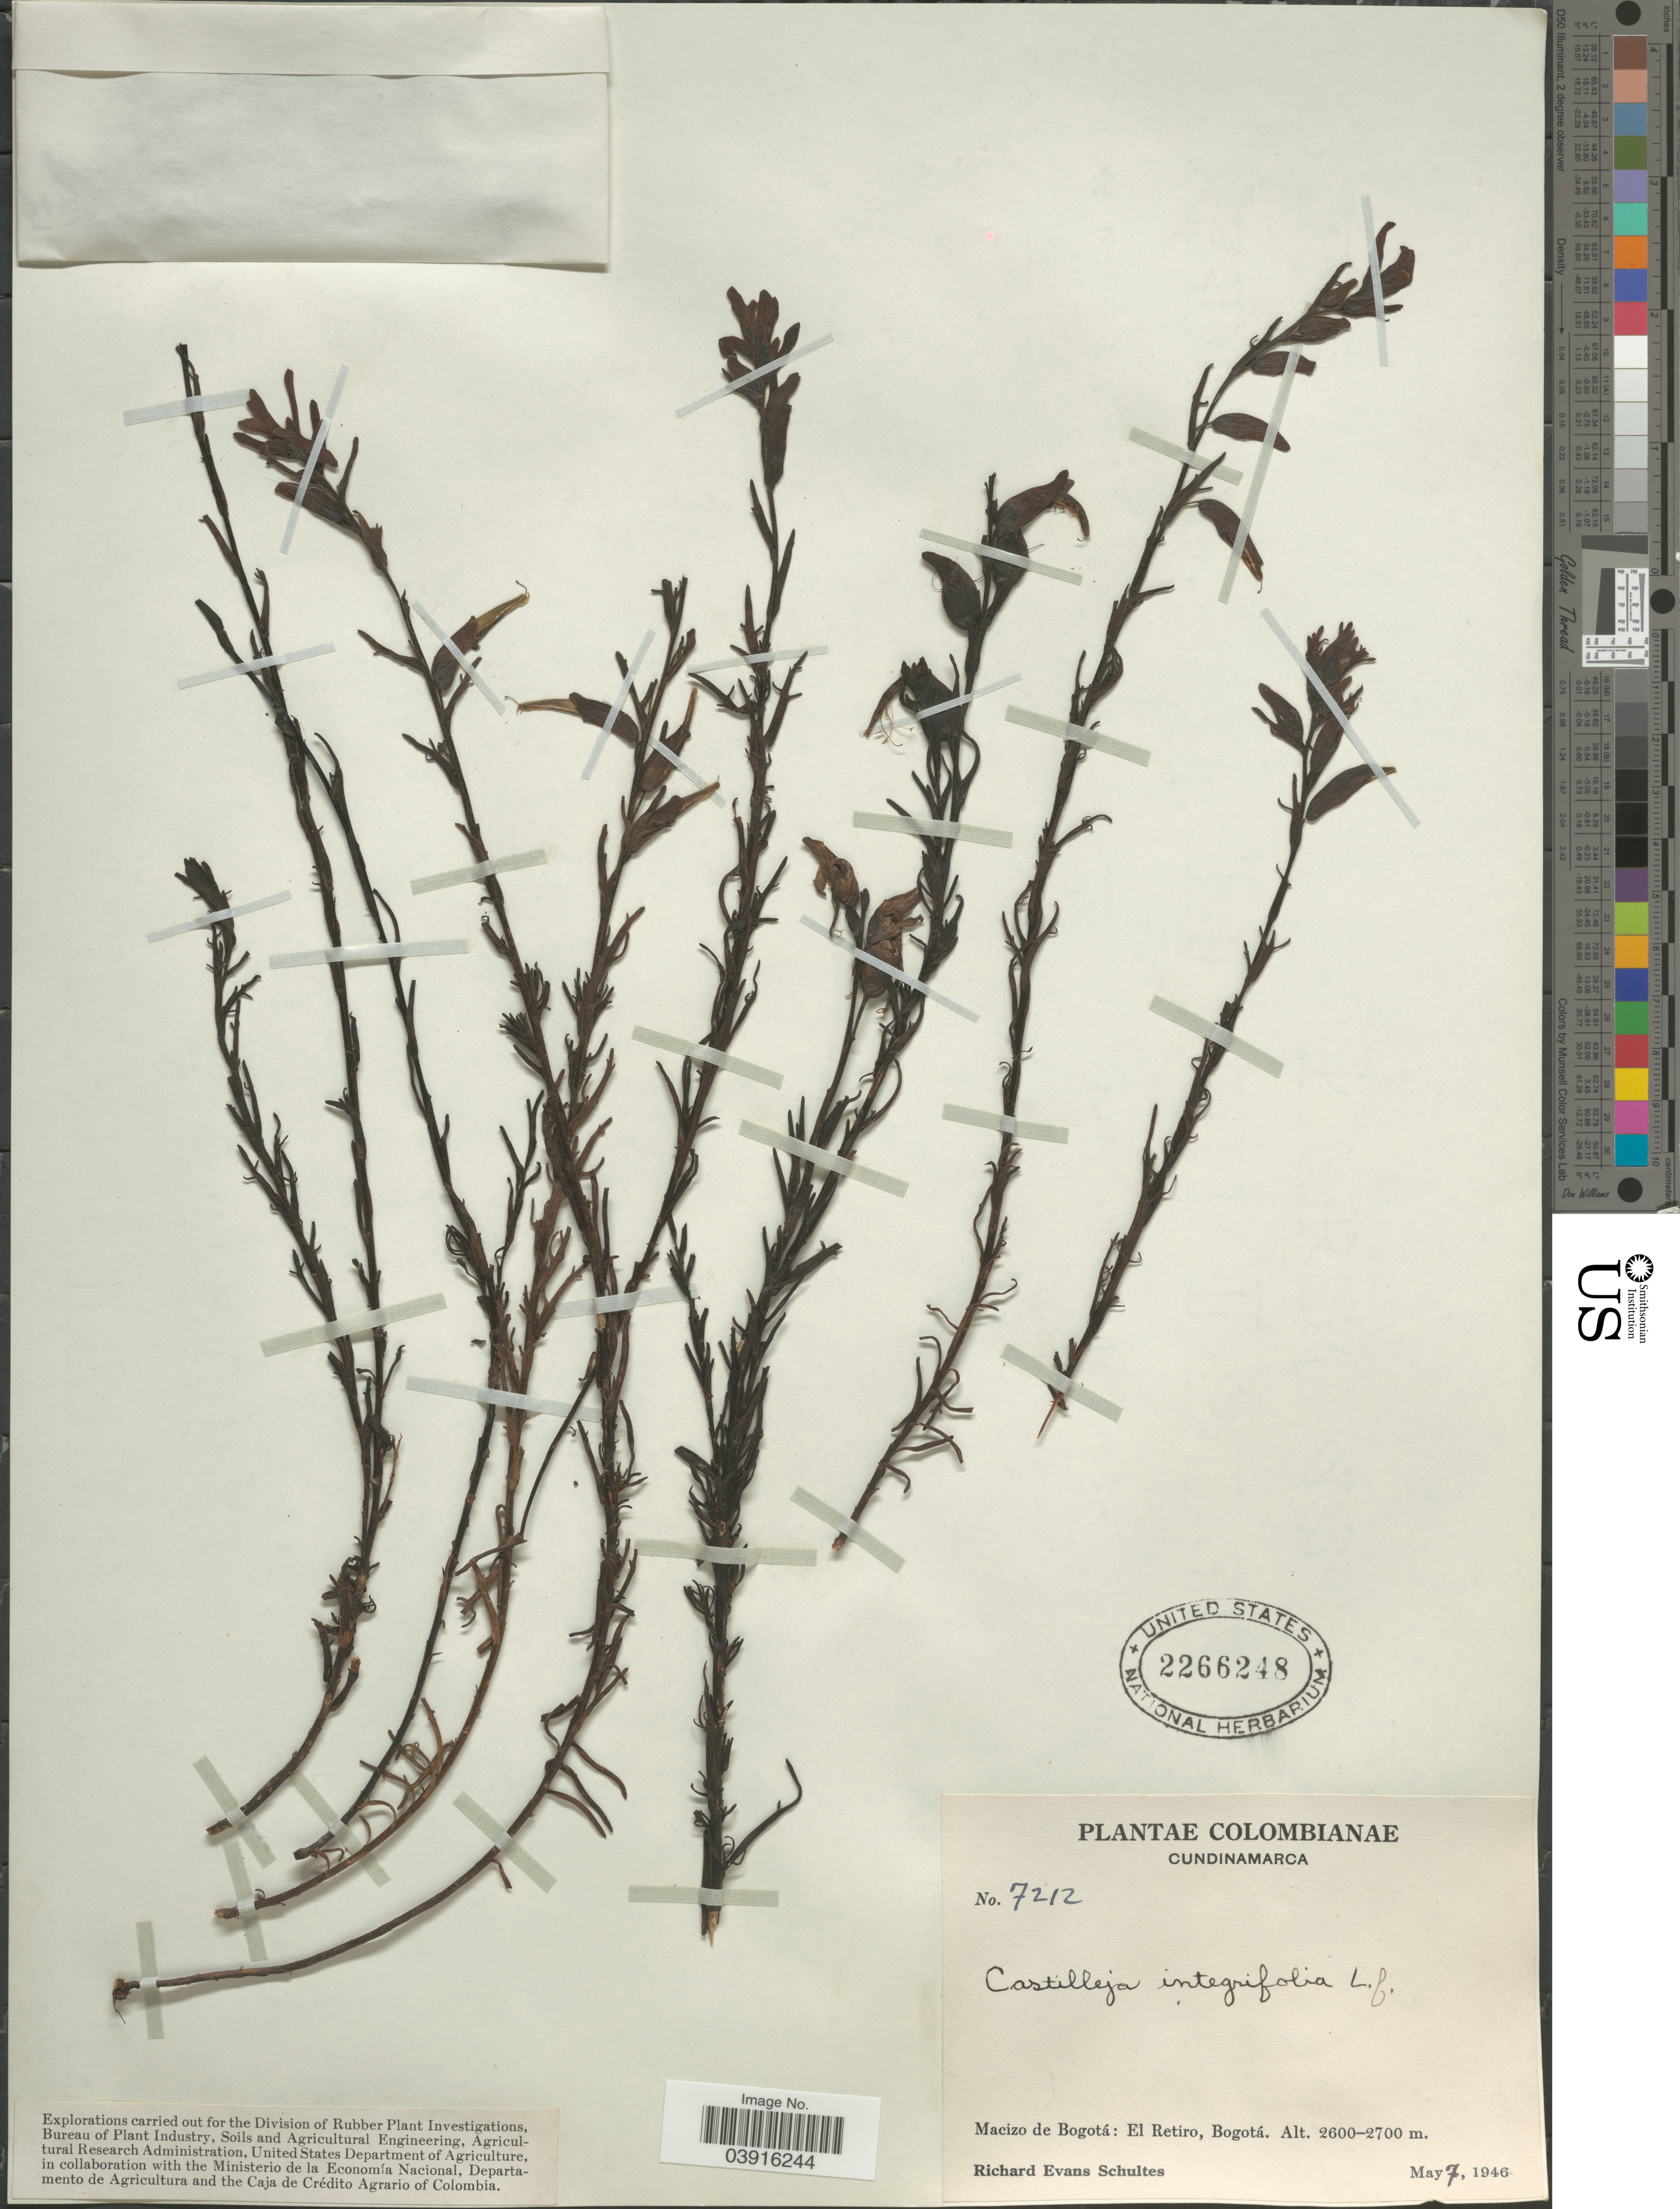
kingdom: Plantae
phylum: Tracheophyta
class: Magnoliopsida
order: Lamiales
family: Orobanchaceae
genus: Castilleja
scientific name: Castilleja fissifolia var. integrifolia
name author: (L. f.) Wedd.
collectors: R. E. Schultes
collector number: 7212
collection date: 1946-05-07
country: Colombia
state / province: Cundinamarca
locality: Macizo de Bogotá: El Retiro, Bogotá.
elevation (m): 2600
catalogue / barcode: US 2266248